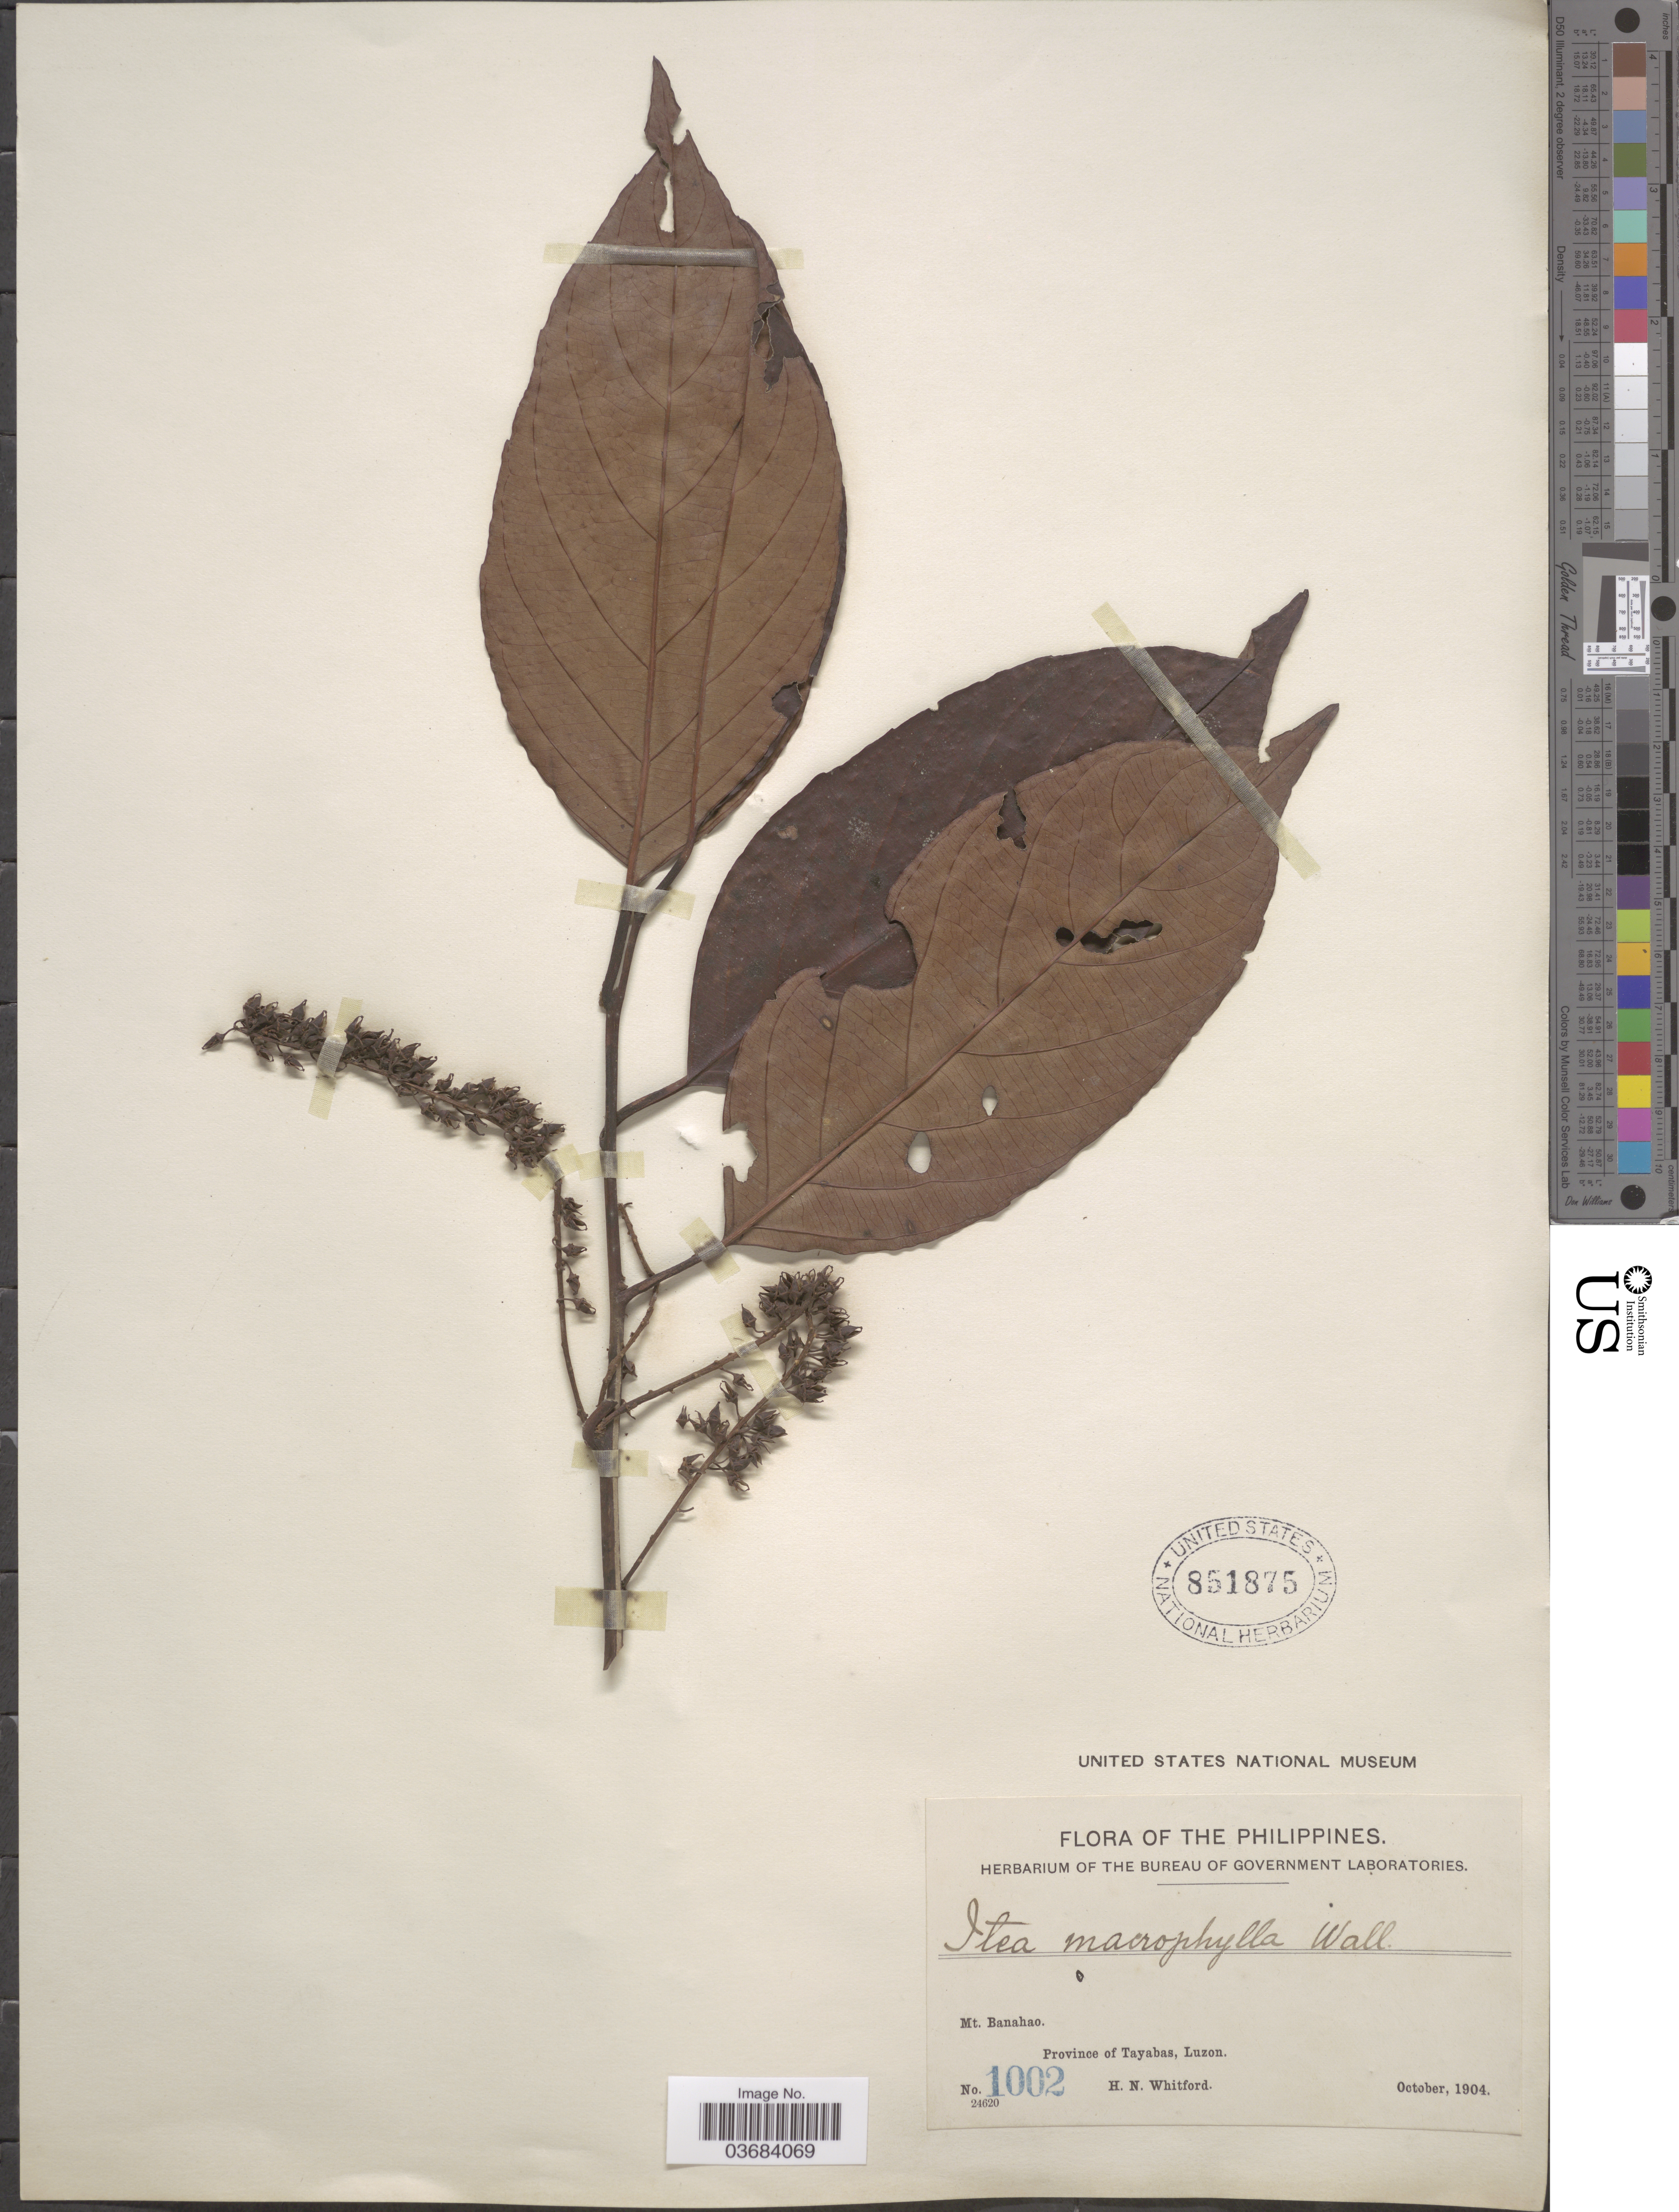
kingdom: Plantae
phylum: Tracheophyta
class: Magnoliopsida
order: Saxifragales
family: Iteaceae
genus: Itea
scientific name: Itea macrophylla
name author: Wall.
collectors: H. N. Whitford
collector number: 1002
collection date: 1904-10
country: Philippines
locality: Mt. Banahao. Province of Tayabas, Luzon.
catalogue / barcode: US 851875